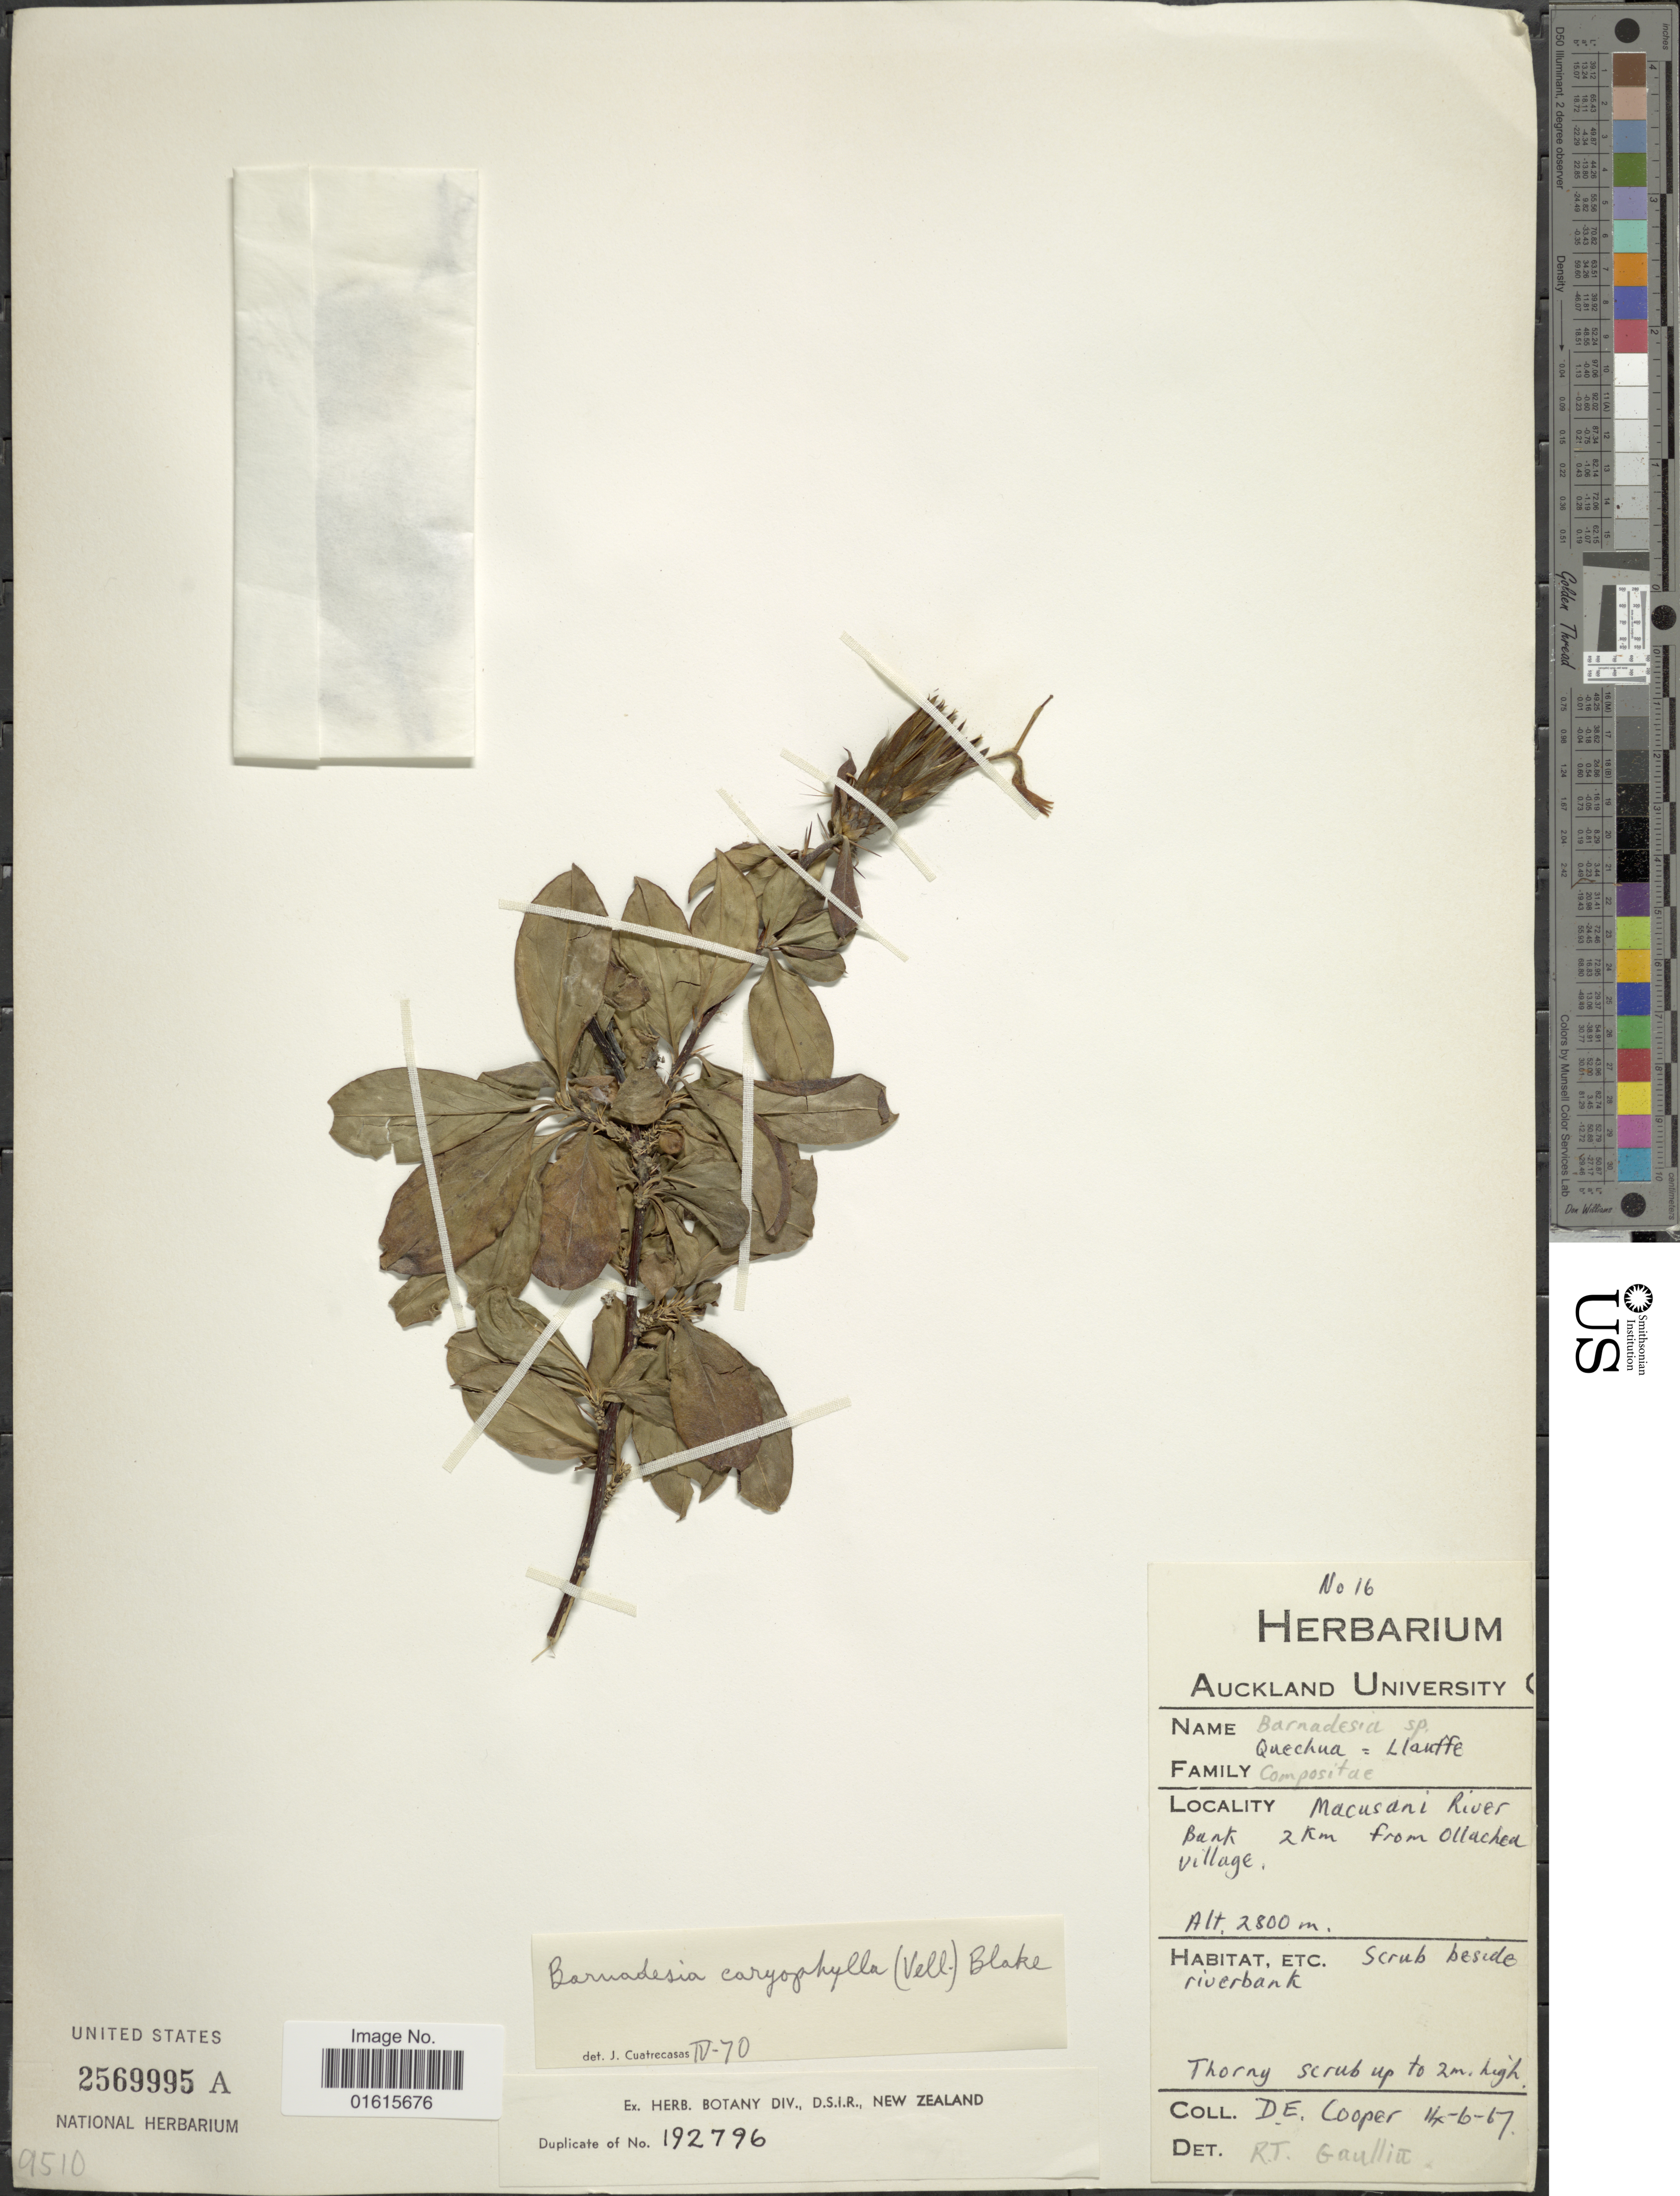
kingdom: Plantae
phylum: Tracheophyta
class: Magnoliopsida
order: Asterales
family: Asteraceae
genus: Barnadesia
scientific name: Barnadesia caryophylla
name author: (Vell.) S.F. Blake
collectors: D. E. Cooper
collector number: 16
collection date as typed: Transcribed d/m/y: 11/6/67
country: Peru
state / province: Puno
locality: Macusani River Bank, 2 km from Ollachea Village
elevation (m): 2800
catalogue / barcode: US 2569995A